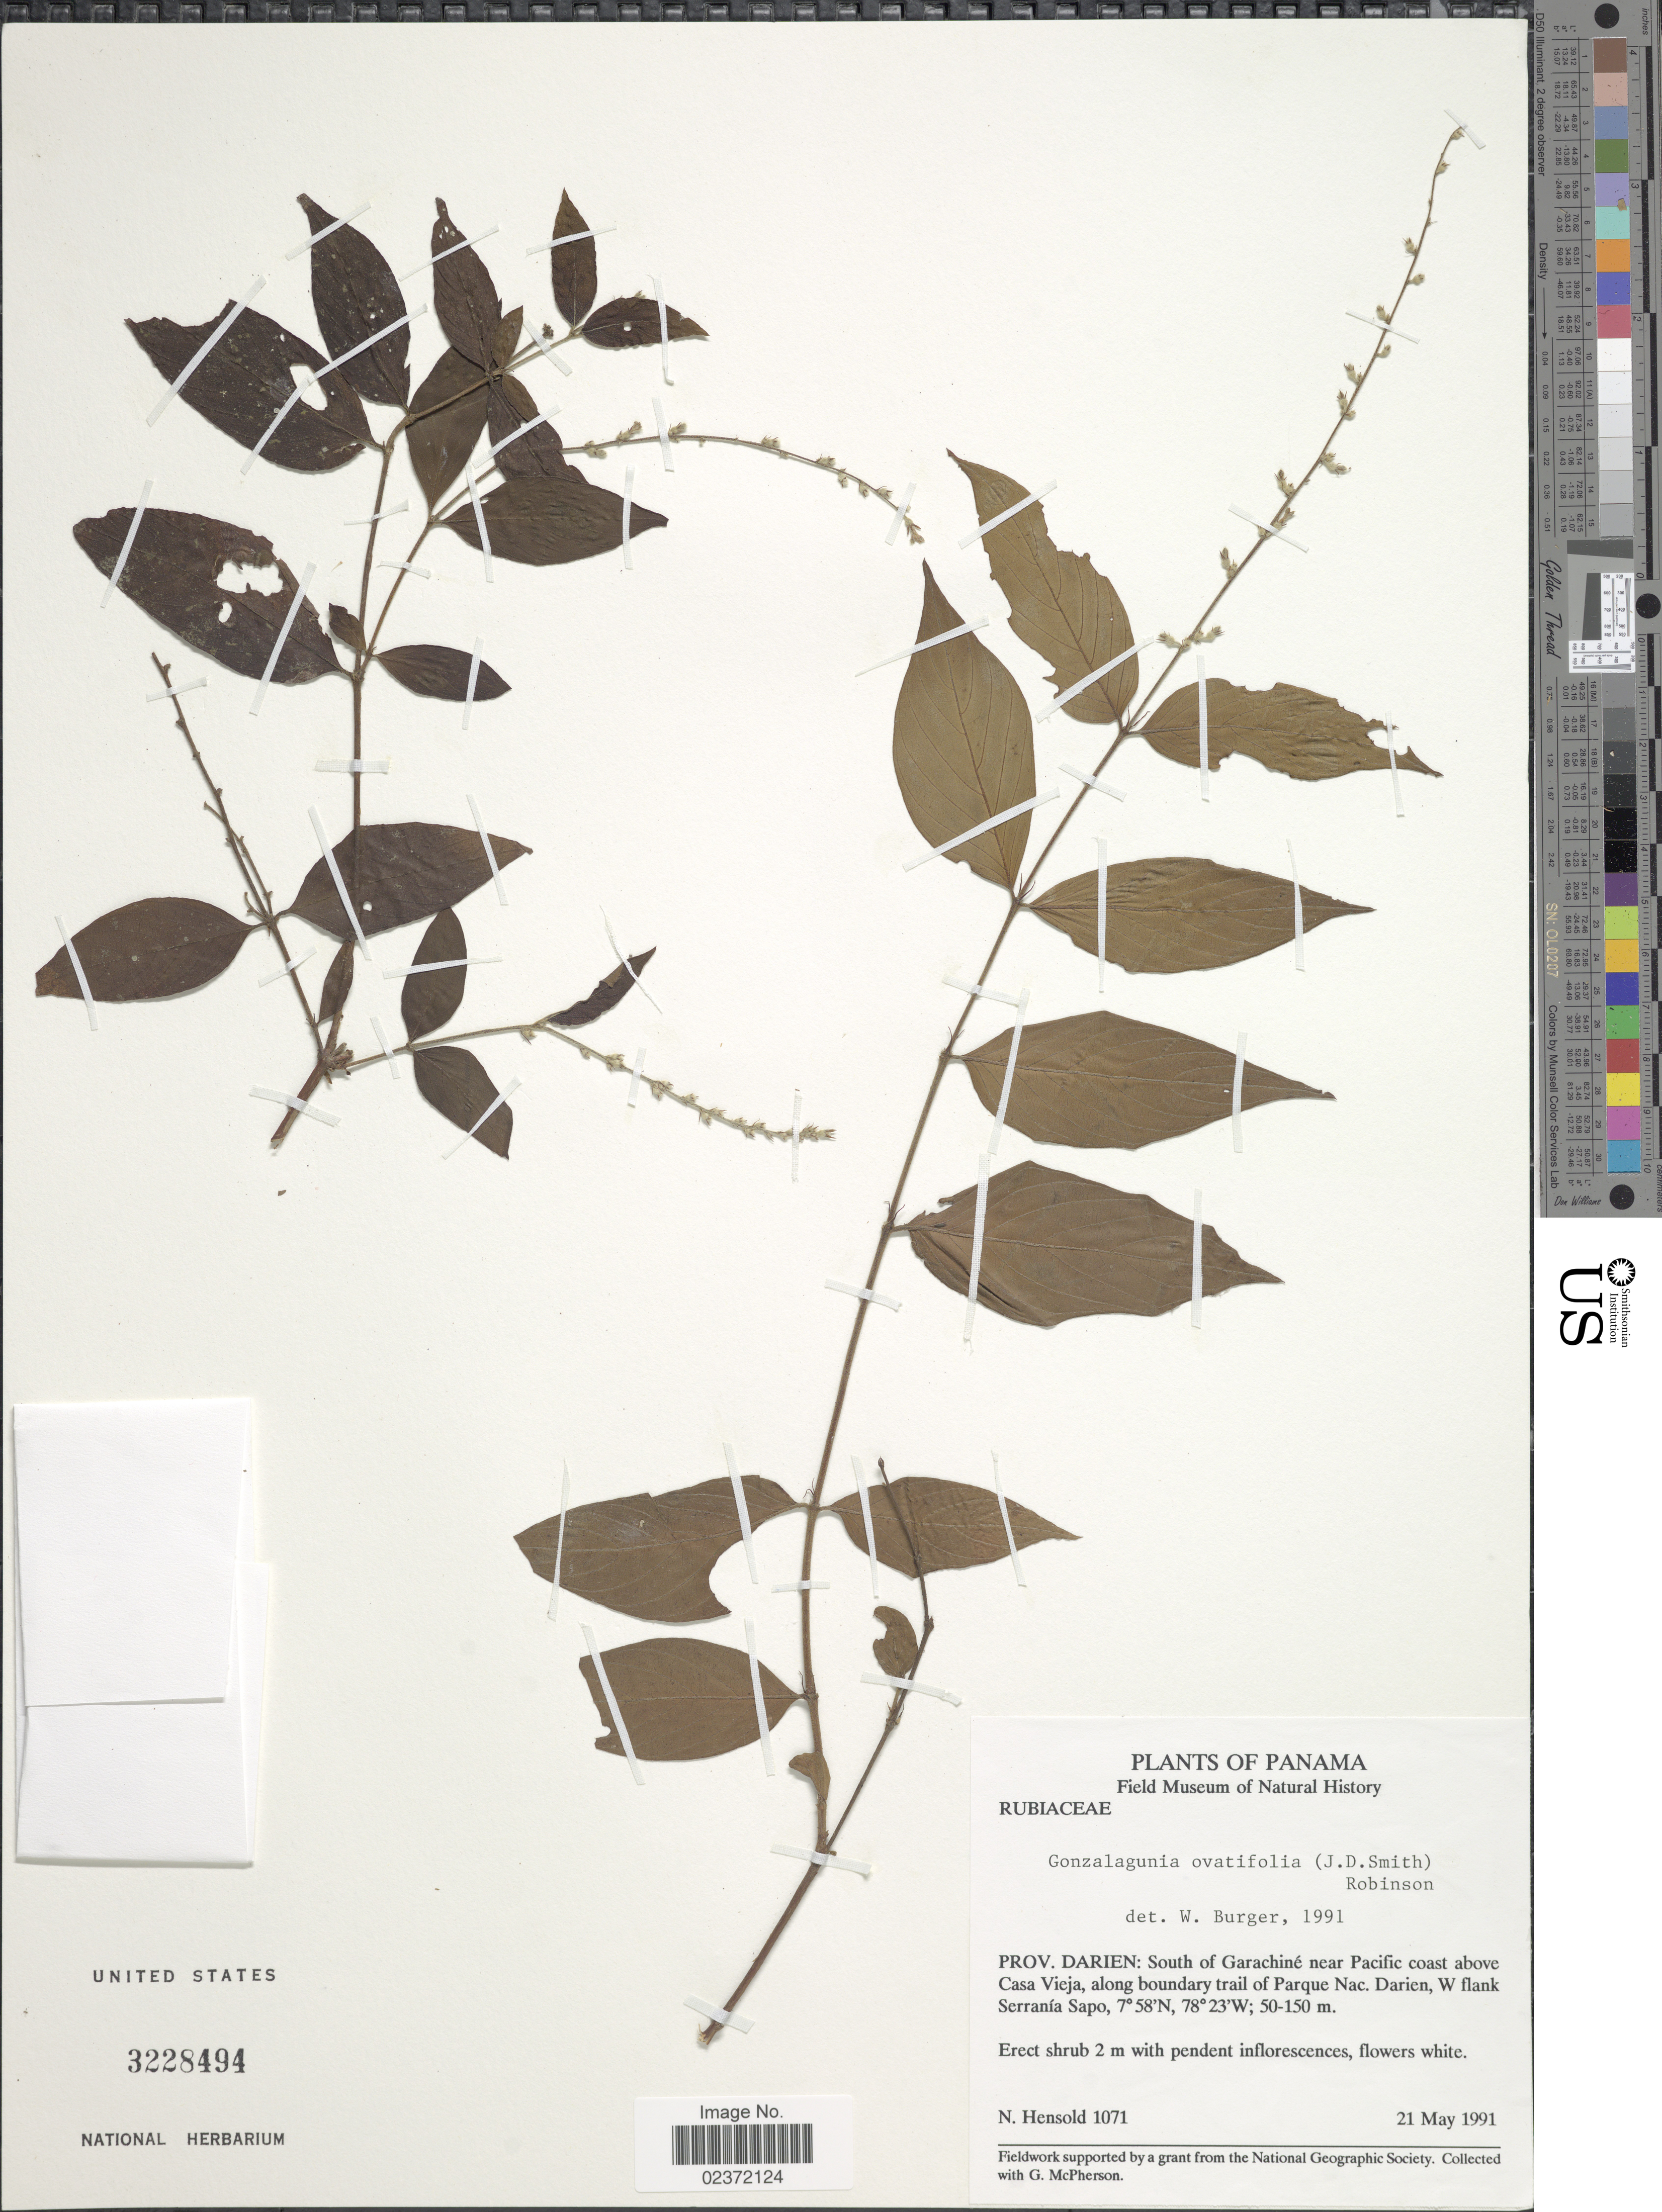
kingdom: Plantae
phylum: Tracheophyta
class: Magnoliopsida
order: Gentianales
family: Rubiaceae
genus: Gonzalagunia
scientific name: Gonzalagunia ovatifolia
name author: (Donn. Sm.) B.L. Rob.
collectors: N. Hensold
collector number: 1071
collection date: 1991-05-21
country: Panama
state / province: Darién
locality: Prov. Darien: South of Garachine near pacific coast above Casa Vieja, along boundary trail of Parque Nac., Darien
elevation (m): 50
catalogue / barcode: US 3228494